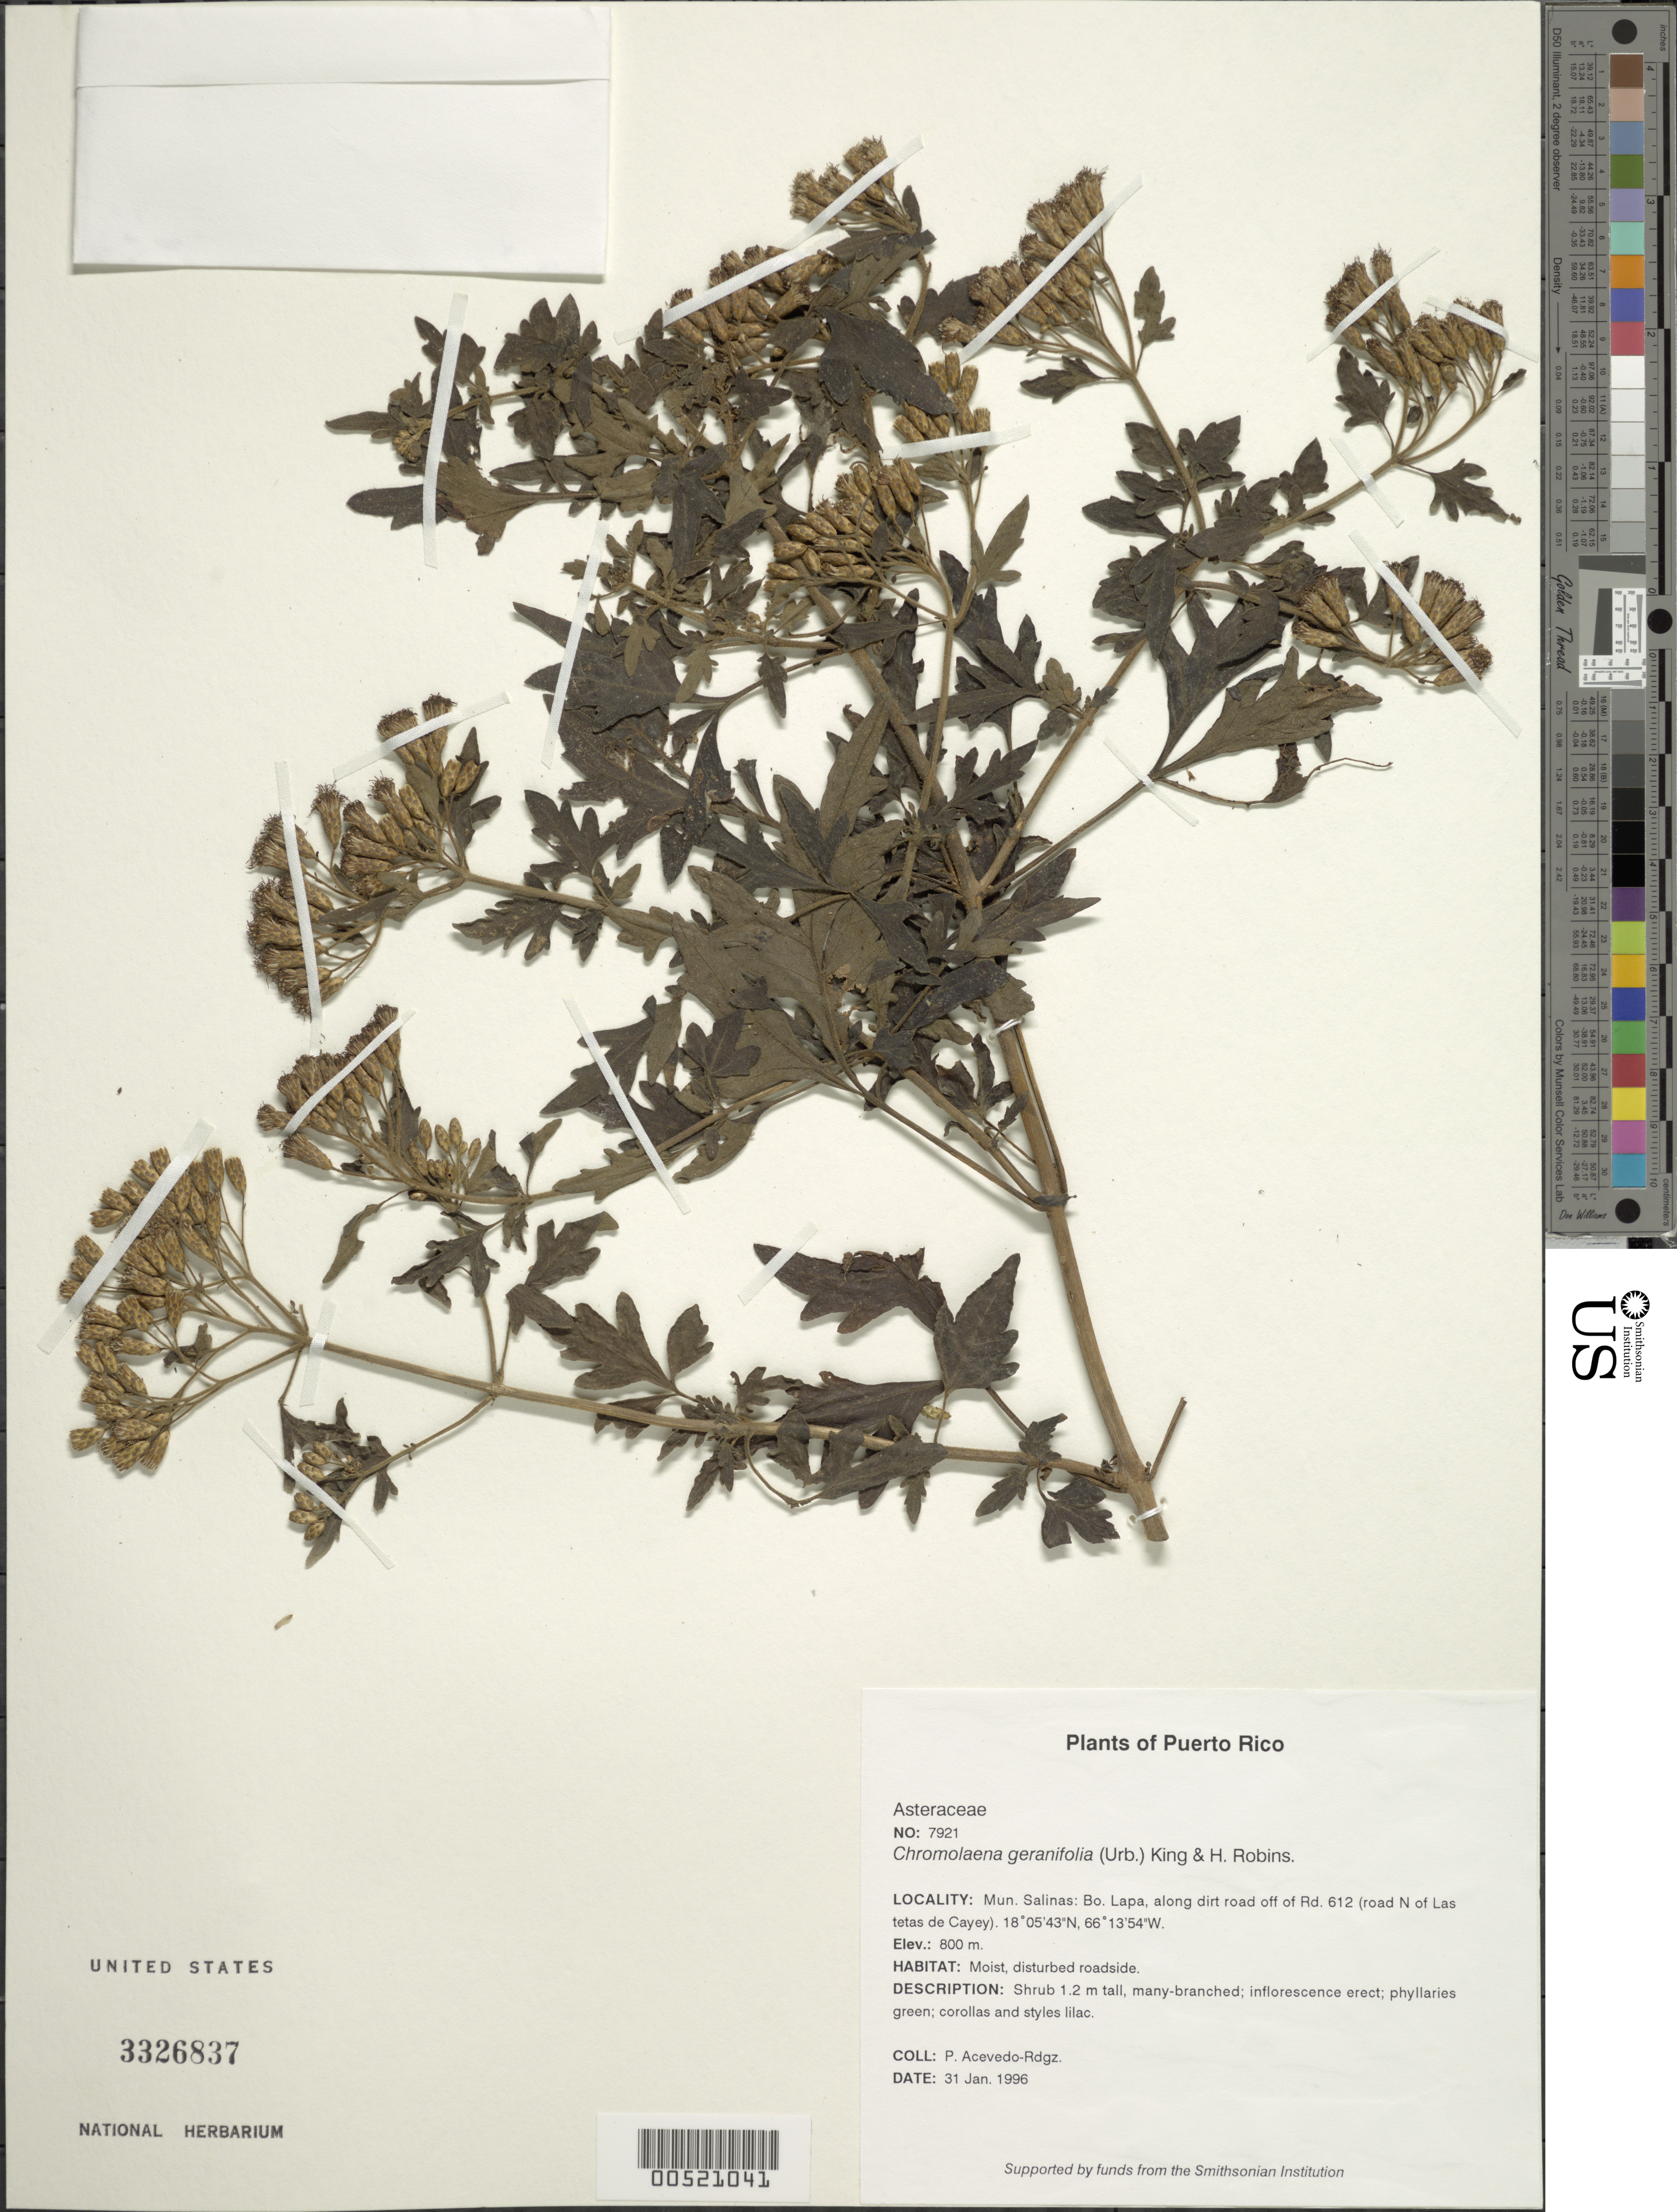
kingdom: Plantae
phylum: Tracheophyta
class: Magnoliopsida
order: Asterales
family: Asteraceae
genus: Chromolaena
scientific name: Chromolaena geranifolia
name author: (Urb.) R.M. King & H. Rob.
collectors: P. Acevedo-Rodr.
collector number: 7921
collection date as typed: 31 Jan 1996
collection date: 1996-01-31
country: Puerto Rico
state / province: Cayey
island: Puerto Rico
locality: Cayey; along dirt road off of Rd. 612 (road N of Las tetas de Cayey).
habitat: Moist, disturbed roadside.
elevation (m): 800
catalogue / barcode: US 3326837